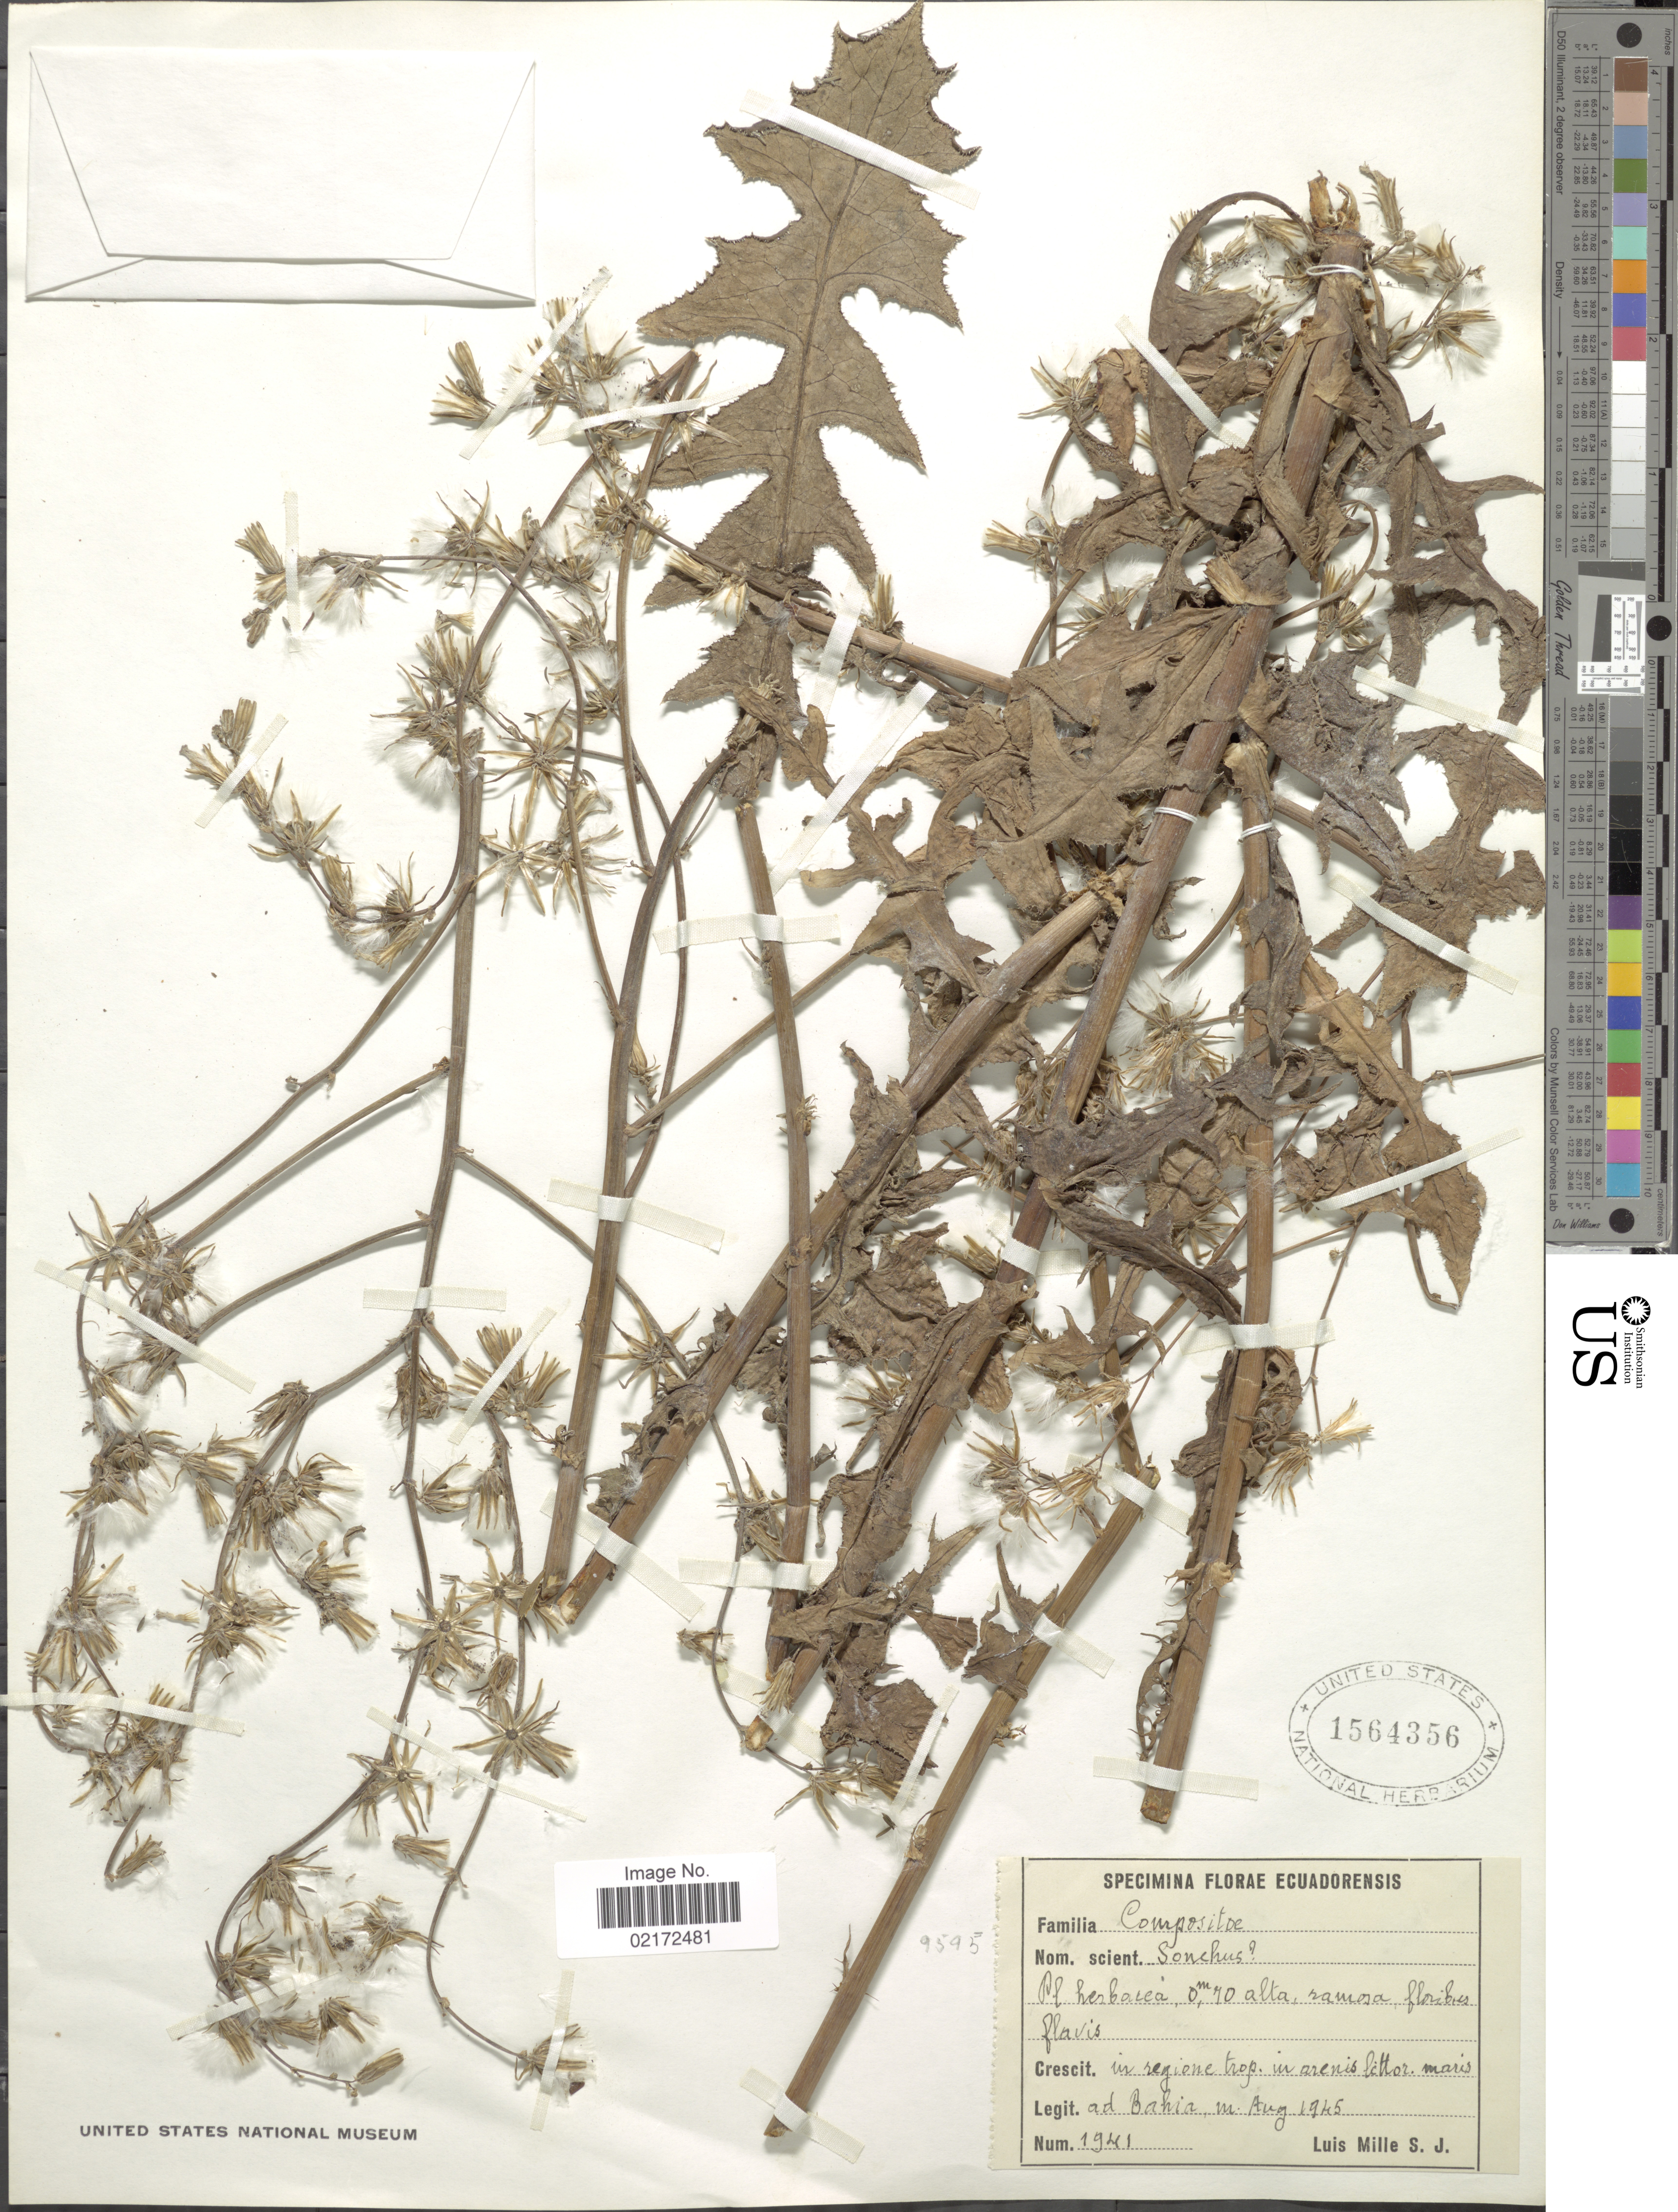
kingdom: Plantae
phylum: Tracheophyta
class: Magnoliopsida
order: Asterales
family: Asteraceae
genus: Sonchus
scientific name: Sonchus sp.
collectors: L. Mille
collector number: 1941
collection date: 1945-08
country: Ecuador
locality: In regione trop. in arenis littor. maris ad Bahia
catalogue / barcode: US 1564356